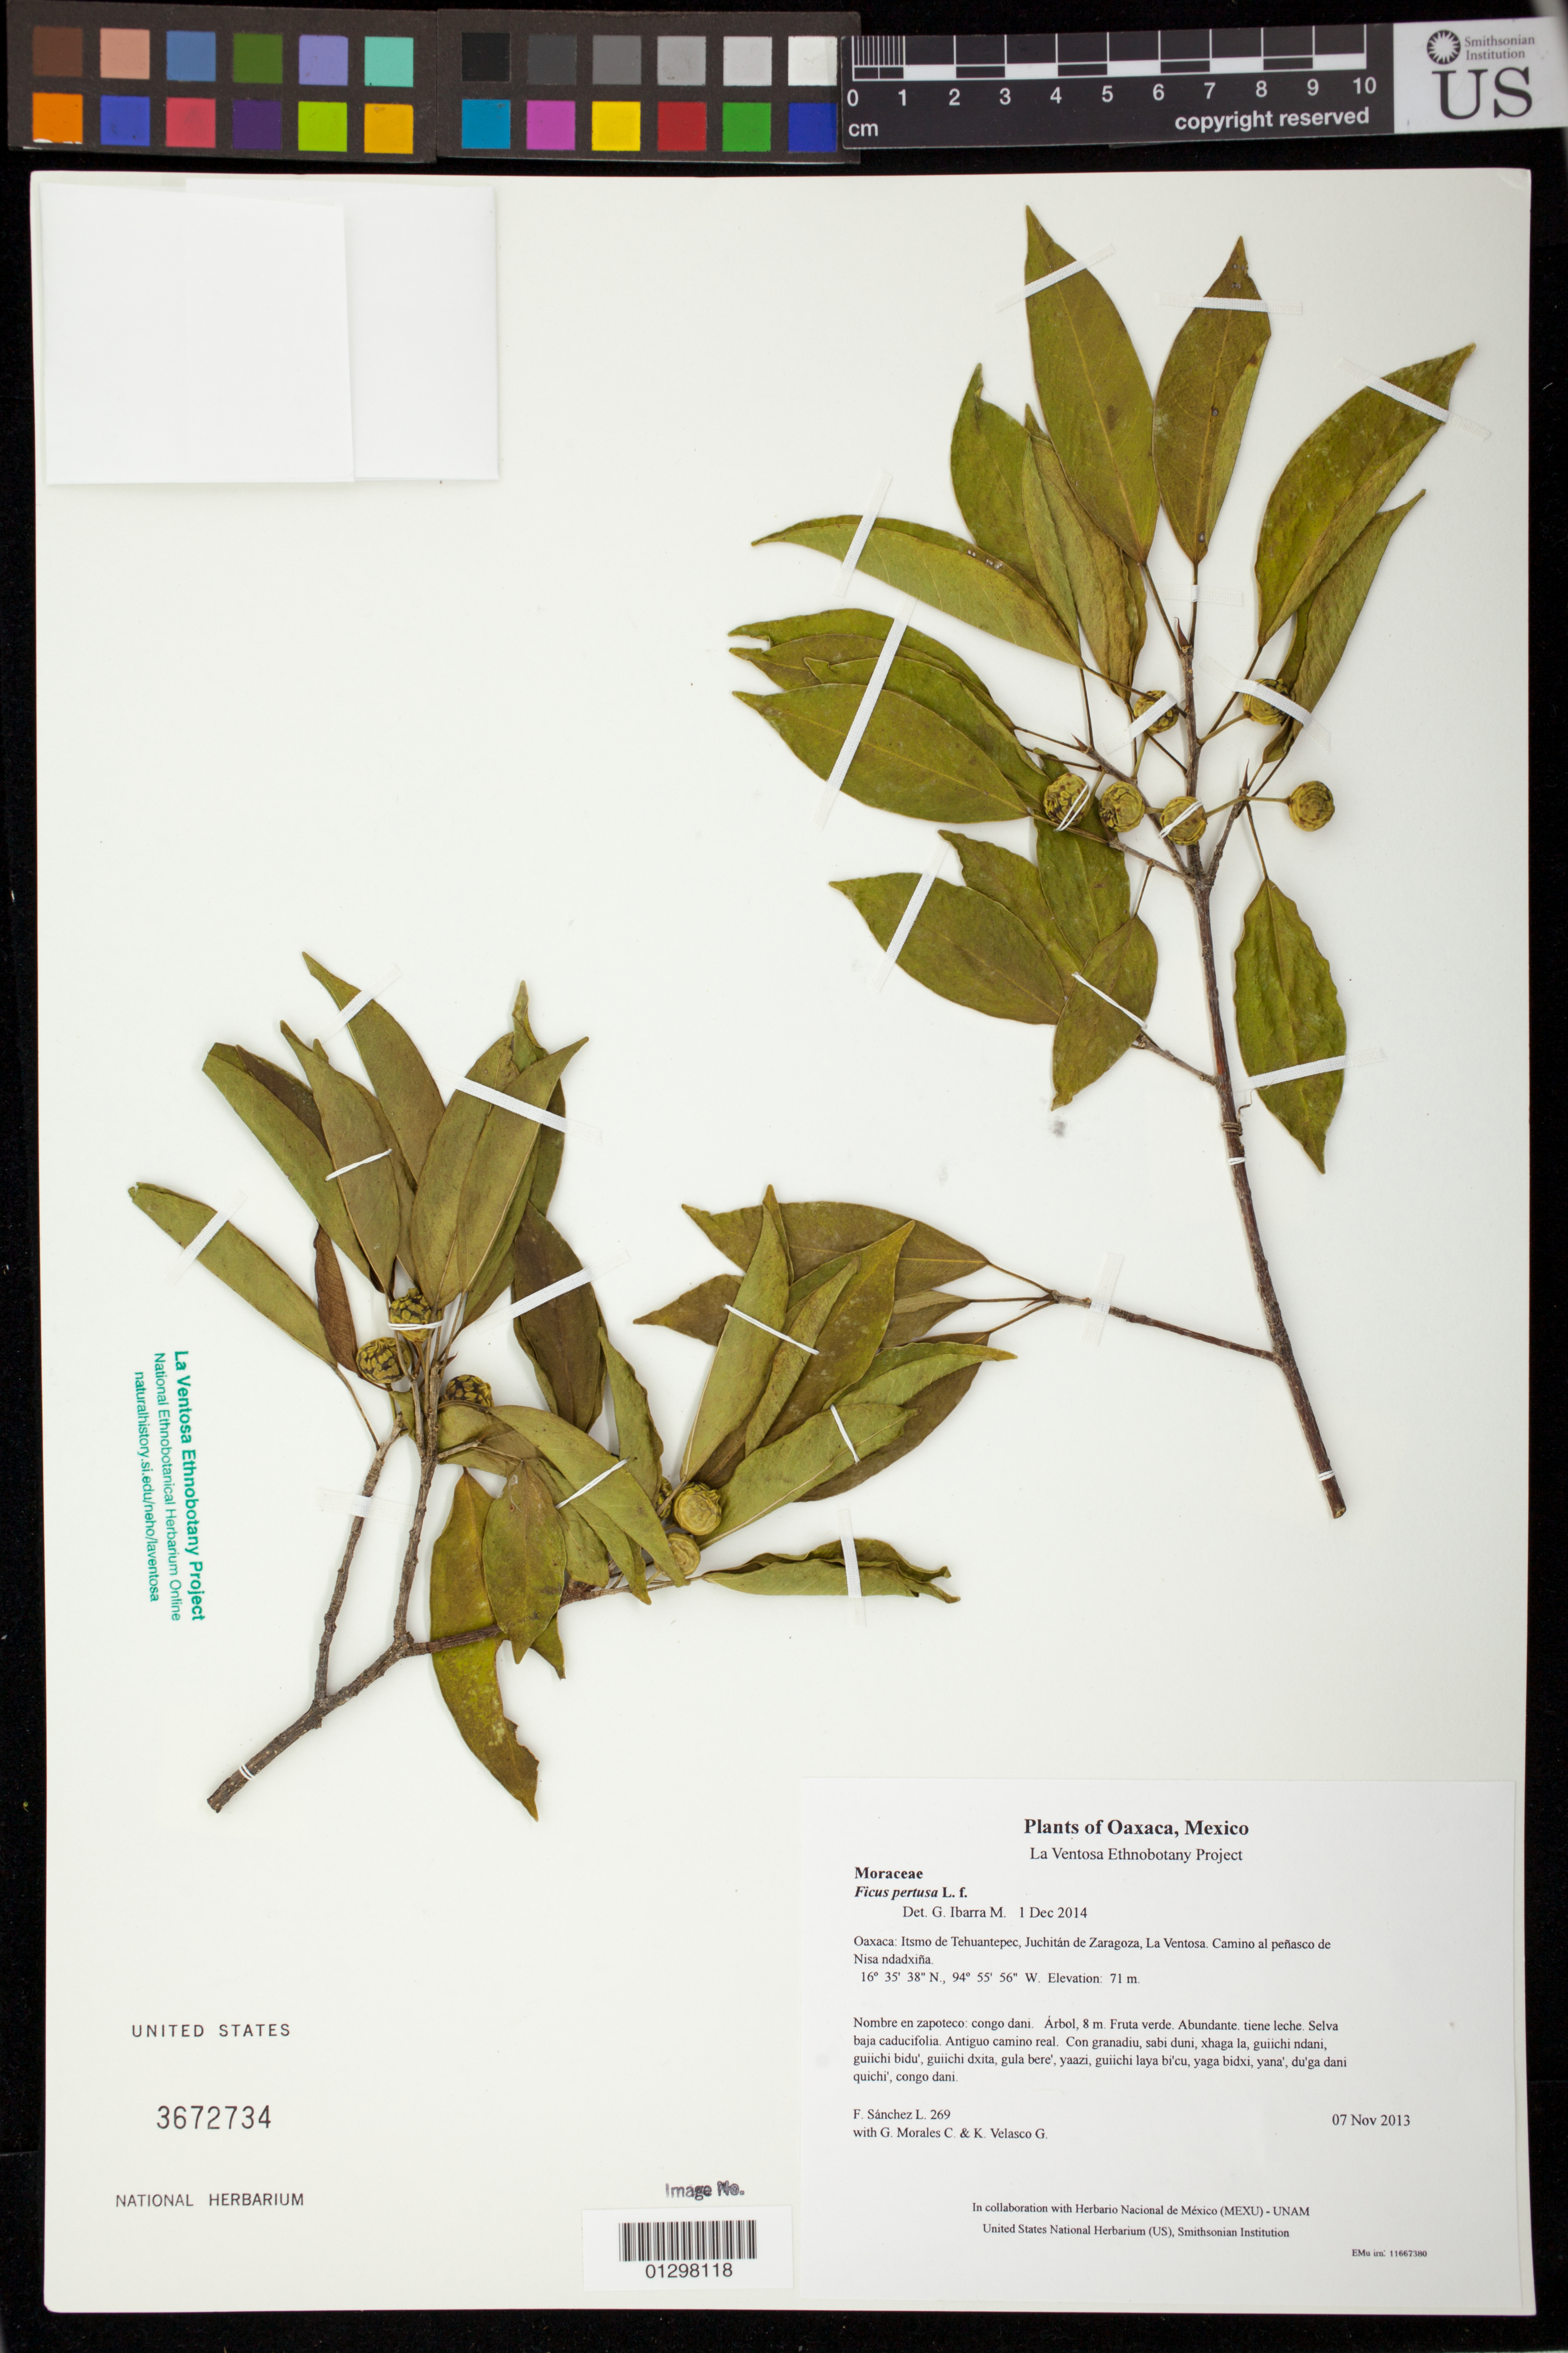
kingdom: Plantae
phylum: Tracheophyta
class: Magnoliopsida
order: Rosales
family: Moraceae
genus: Ficus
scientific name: Ficus pertusa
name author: L. f.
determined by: Ibarra M., G.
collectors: F. Sánchez L., G. Morales C. & K. Velasco G.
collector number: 269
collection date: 2013-11-07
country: Mexico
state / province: Oaxaca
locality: Itsmo de Tehuantepec, Juchitán de Zaragoza, La Ventosa. Camino al peñasco de Nisa ndadxiña.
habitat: Selva baja caducifolia. Antiguo camino real.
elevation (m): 71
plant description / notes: JEBOT, MEXU, SERO, US; Yaga. 8 m. Cuaananaxhi naga'. Stale.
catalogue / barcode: US 3672734